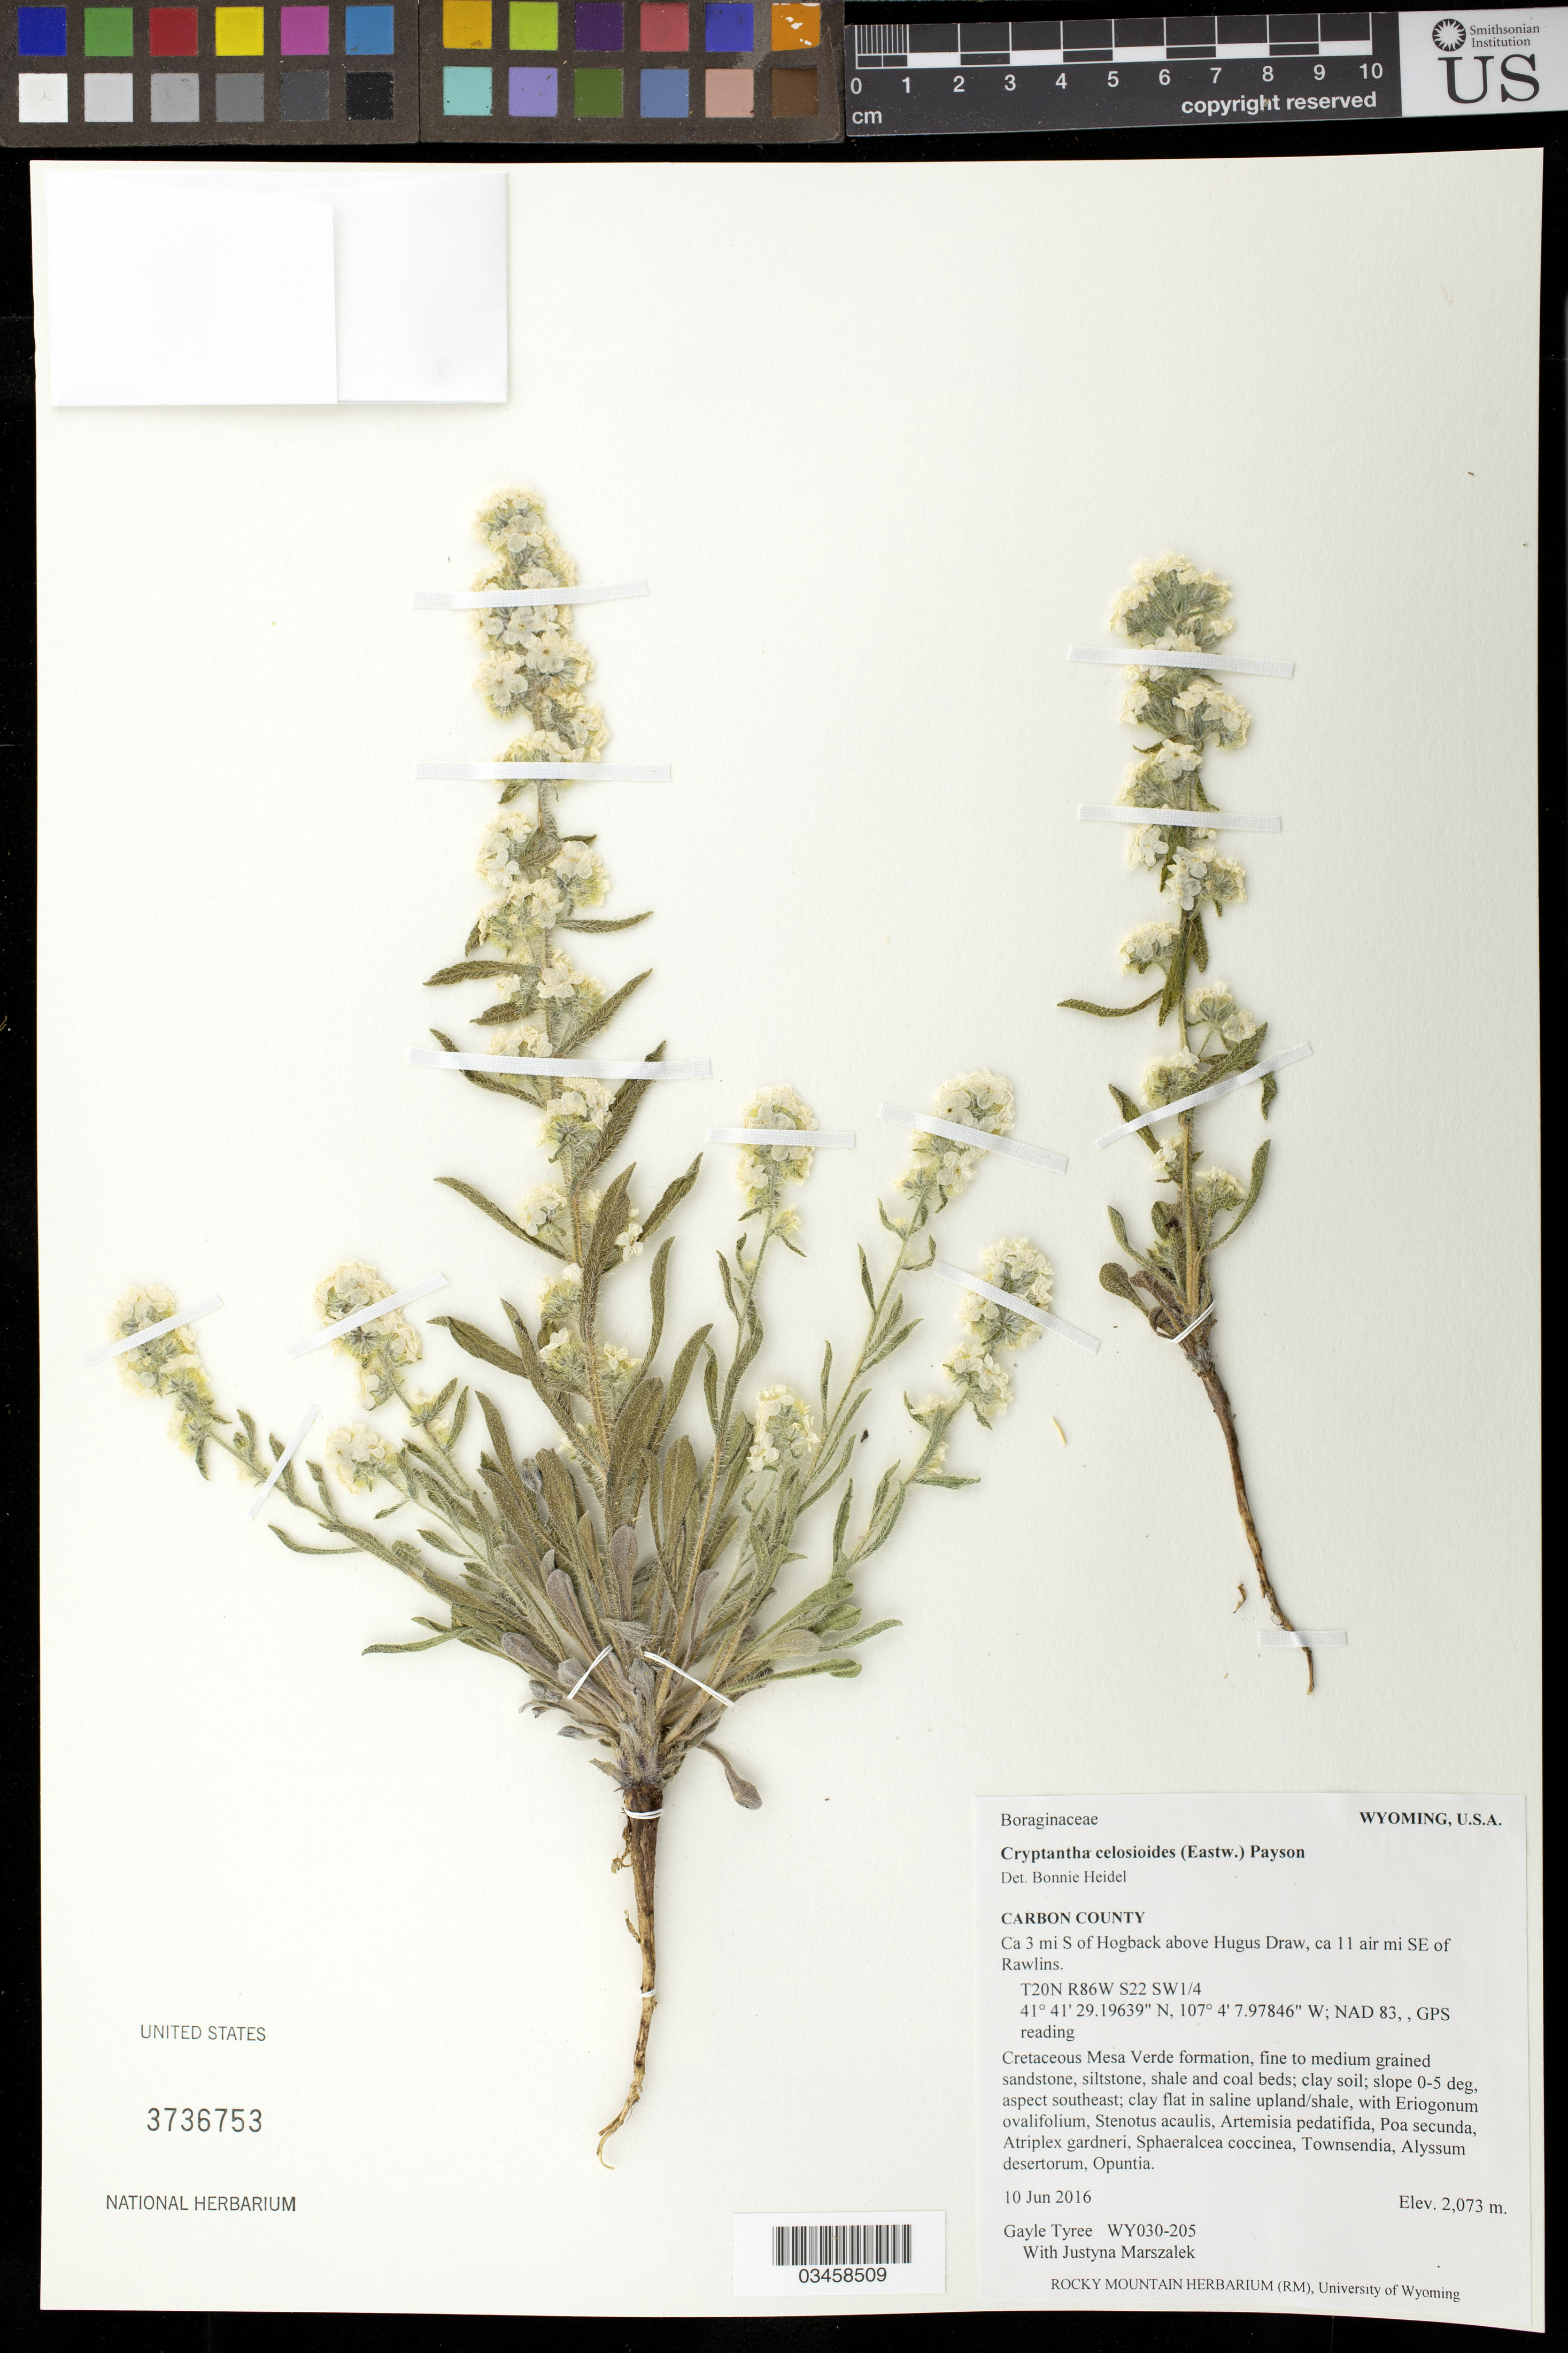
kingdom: Plantae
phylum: Tracheophyta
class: Magnoliopsida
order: Boraginales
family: Boraginaceae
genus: Cryptantha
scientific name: Cryptantha celosioides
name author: (Eastw.) Payson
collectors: G. Tyree & J. Marszalek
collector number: WY030-205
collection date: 2016-06-10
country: United States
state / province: Wyoming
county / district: Carbon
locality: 3 mi. S of Hogback above Hugus Draw, 11 air mi. SE of Rawlins. T20N R86W S22 SW1/4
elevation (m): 2073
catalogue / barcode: US 3736753